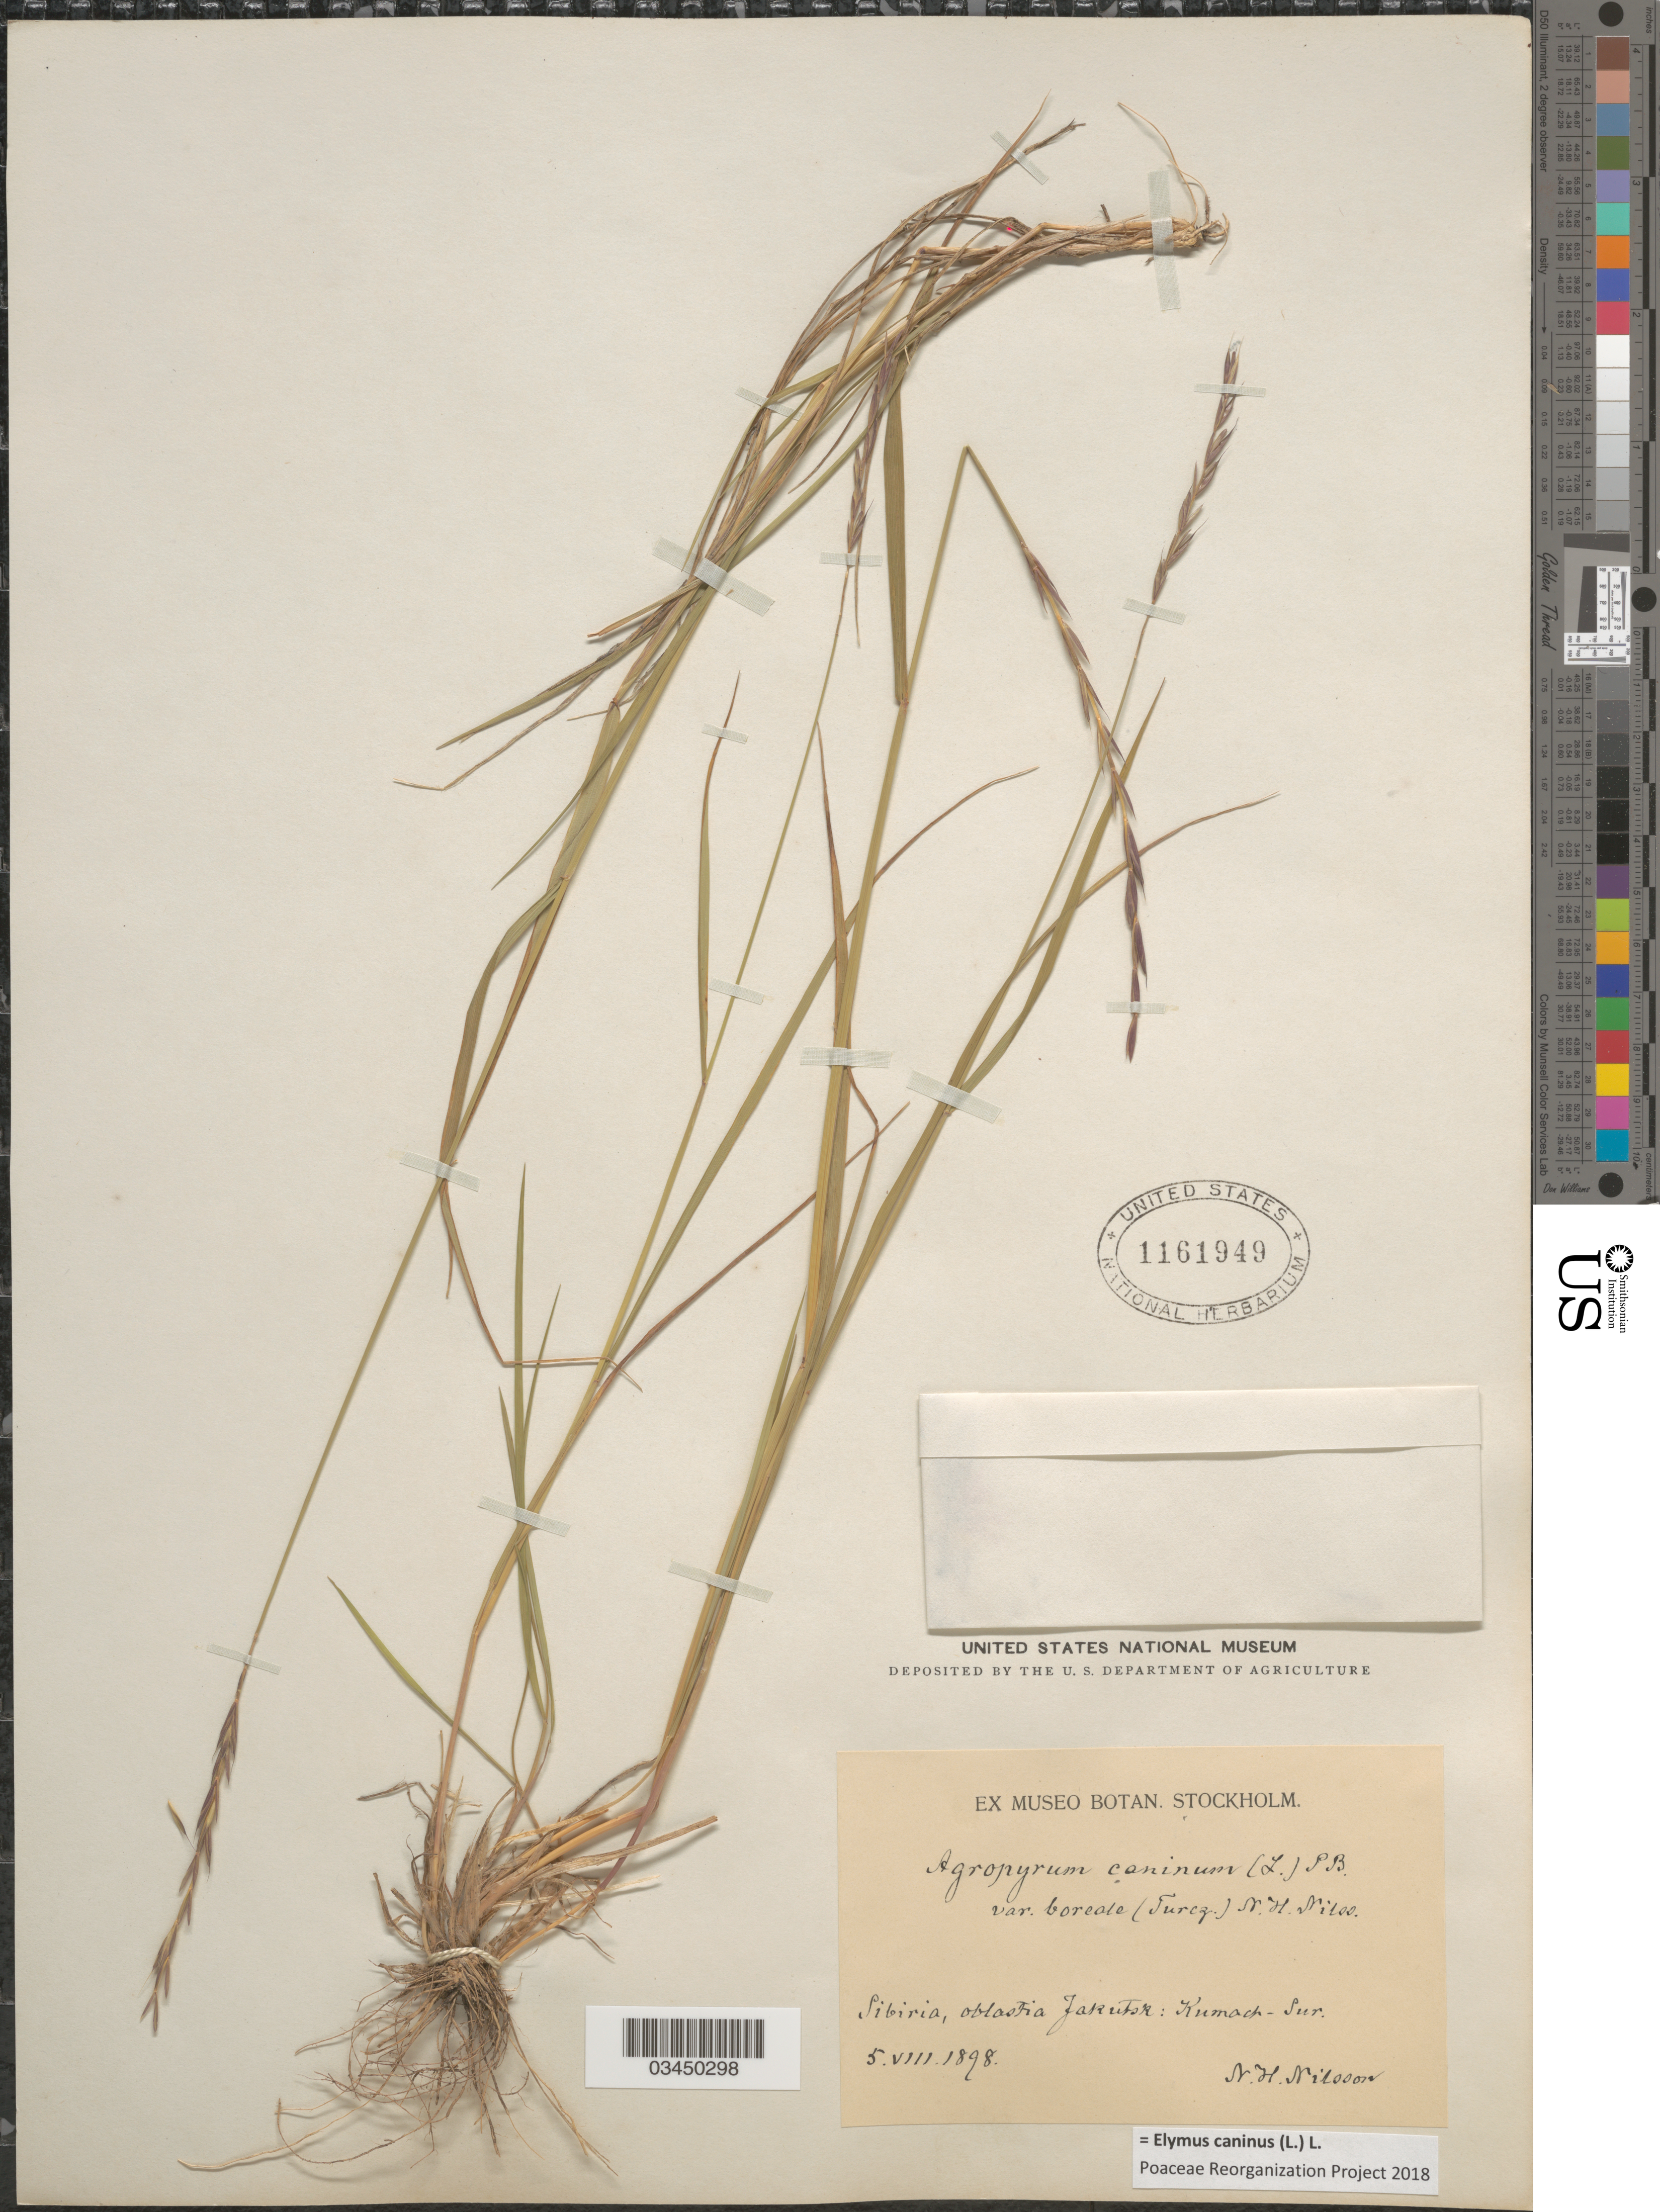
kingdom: Plantae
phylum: Tracheophyta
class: Liliopsida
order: Poales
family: Poaceae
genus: Elymus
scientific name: Elymus caninus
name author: (L.) L.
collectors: N. H. Nilsson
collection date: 1898-08-05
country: Russian Federation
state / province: Sakha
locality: Sibiria, oblastia Jakutsk: Kumach-Sur.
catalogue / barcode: US 1161949